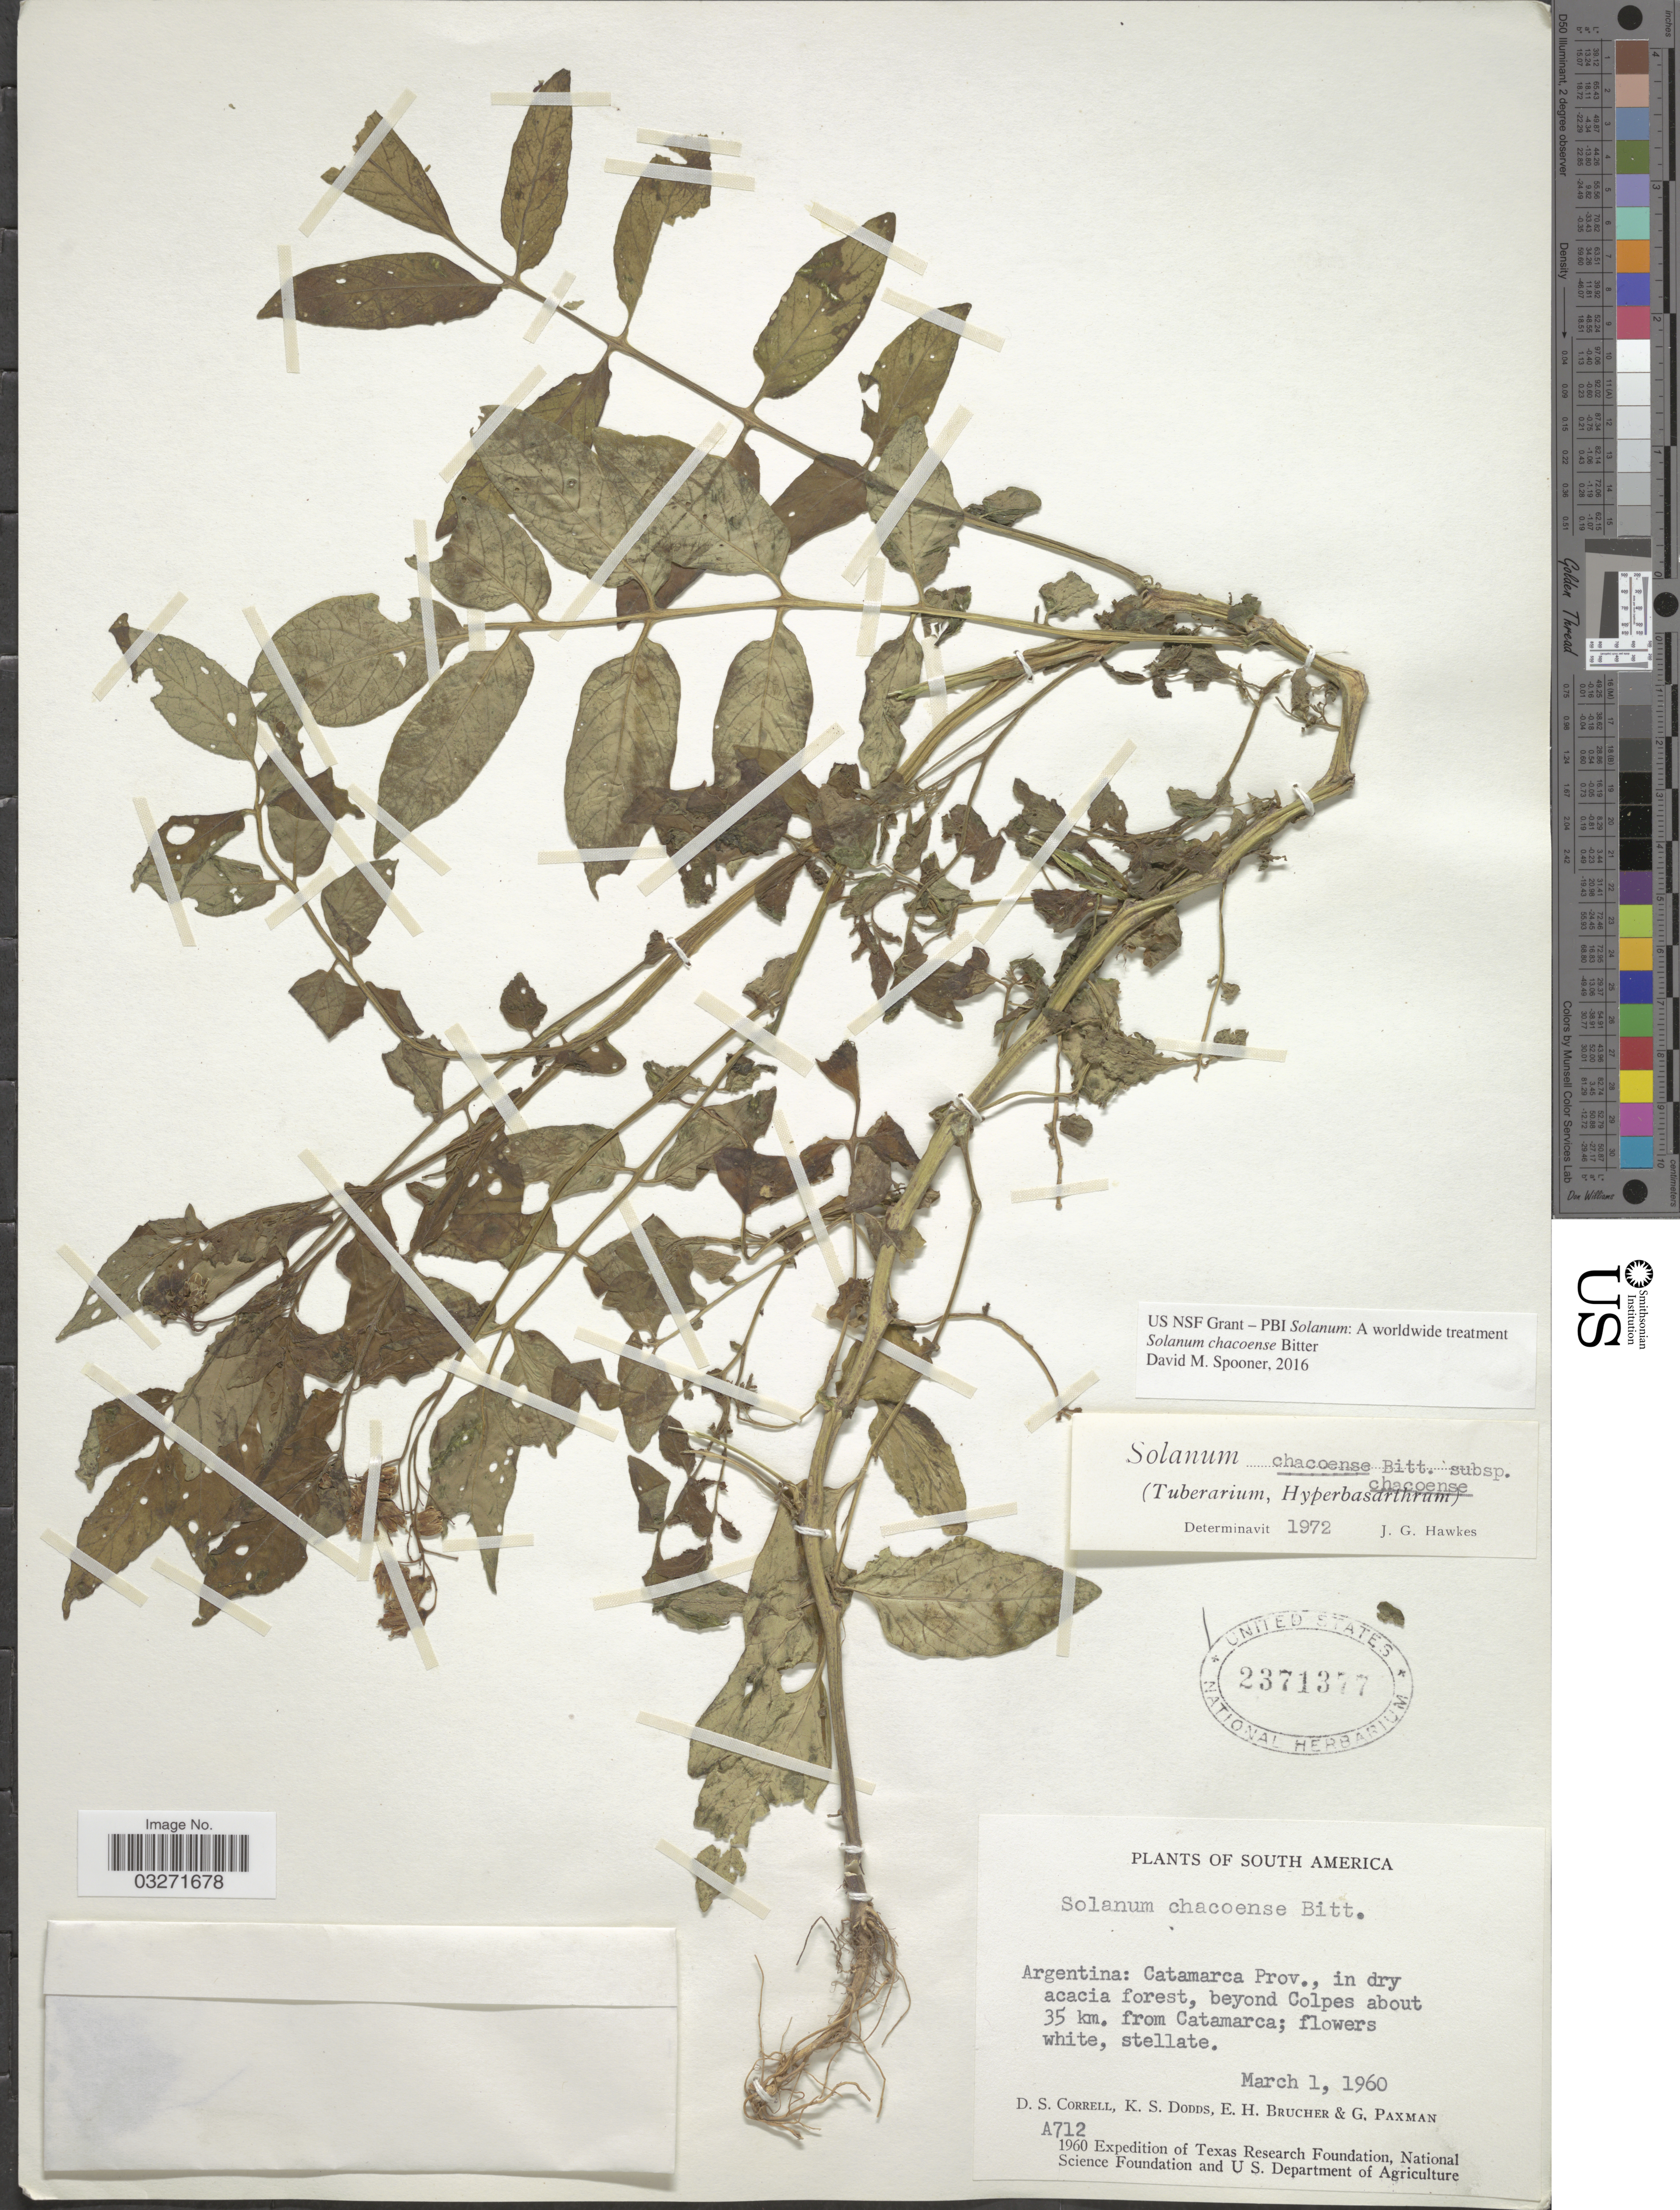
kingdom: Plantae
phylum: Tracheophyta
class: Magnoliopsida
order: Solanales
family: Solanaceae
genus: Solanum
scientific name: Solanum chacoense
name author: Bitt.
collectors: D. S. Correll, K. Dodds, E. Brucher & G. Paxman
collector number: A712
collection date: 1960-03-01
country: Argentina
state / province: Catamarca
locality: In dry acacia forest, beyond Colpes about 35 km. from Catamarca.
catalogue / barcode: US 2371377